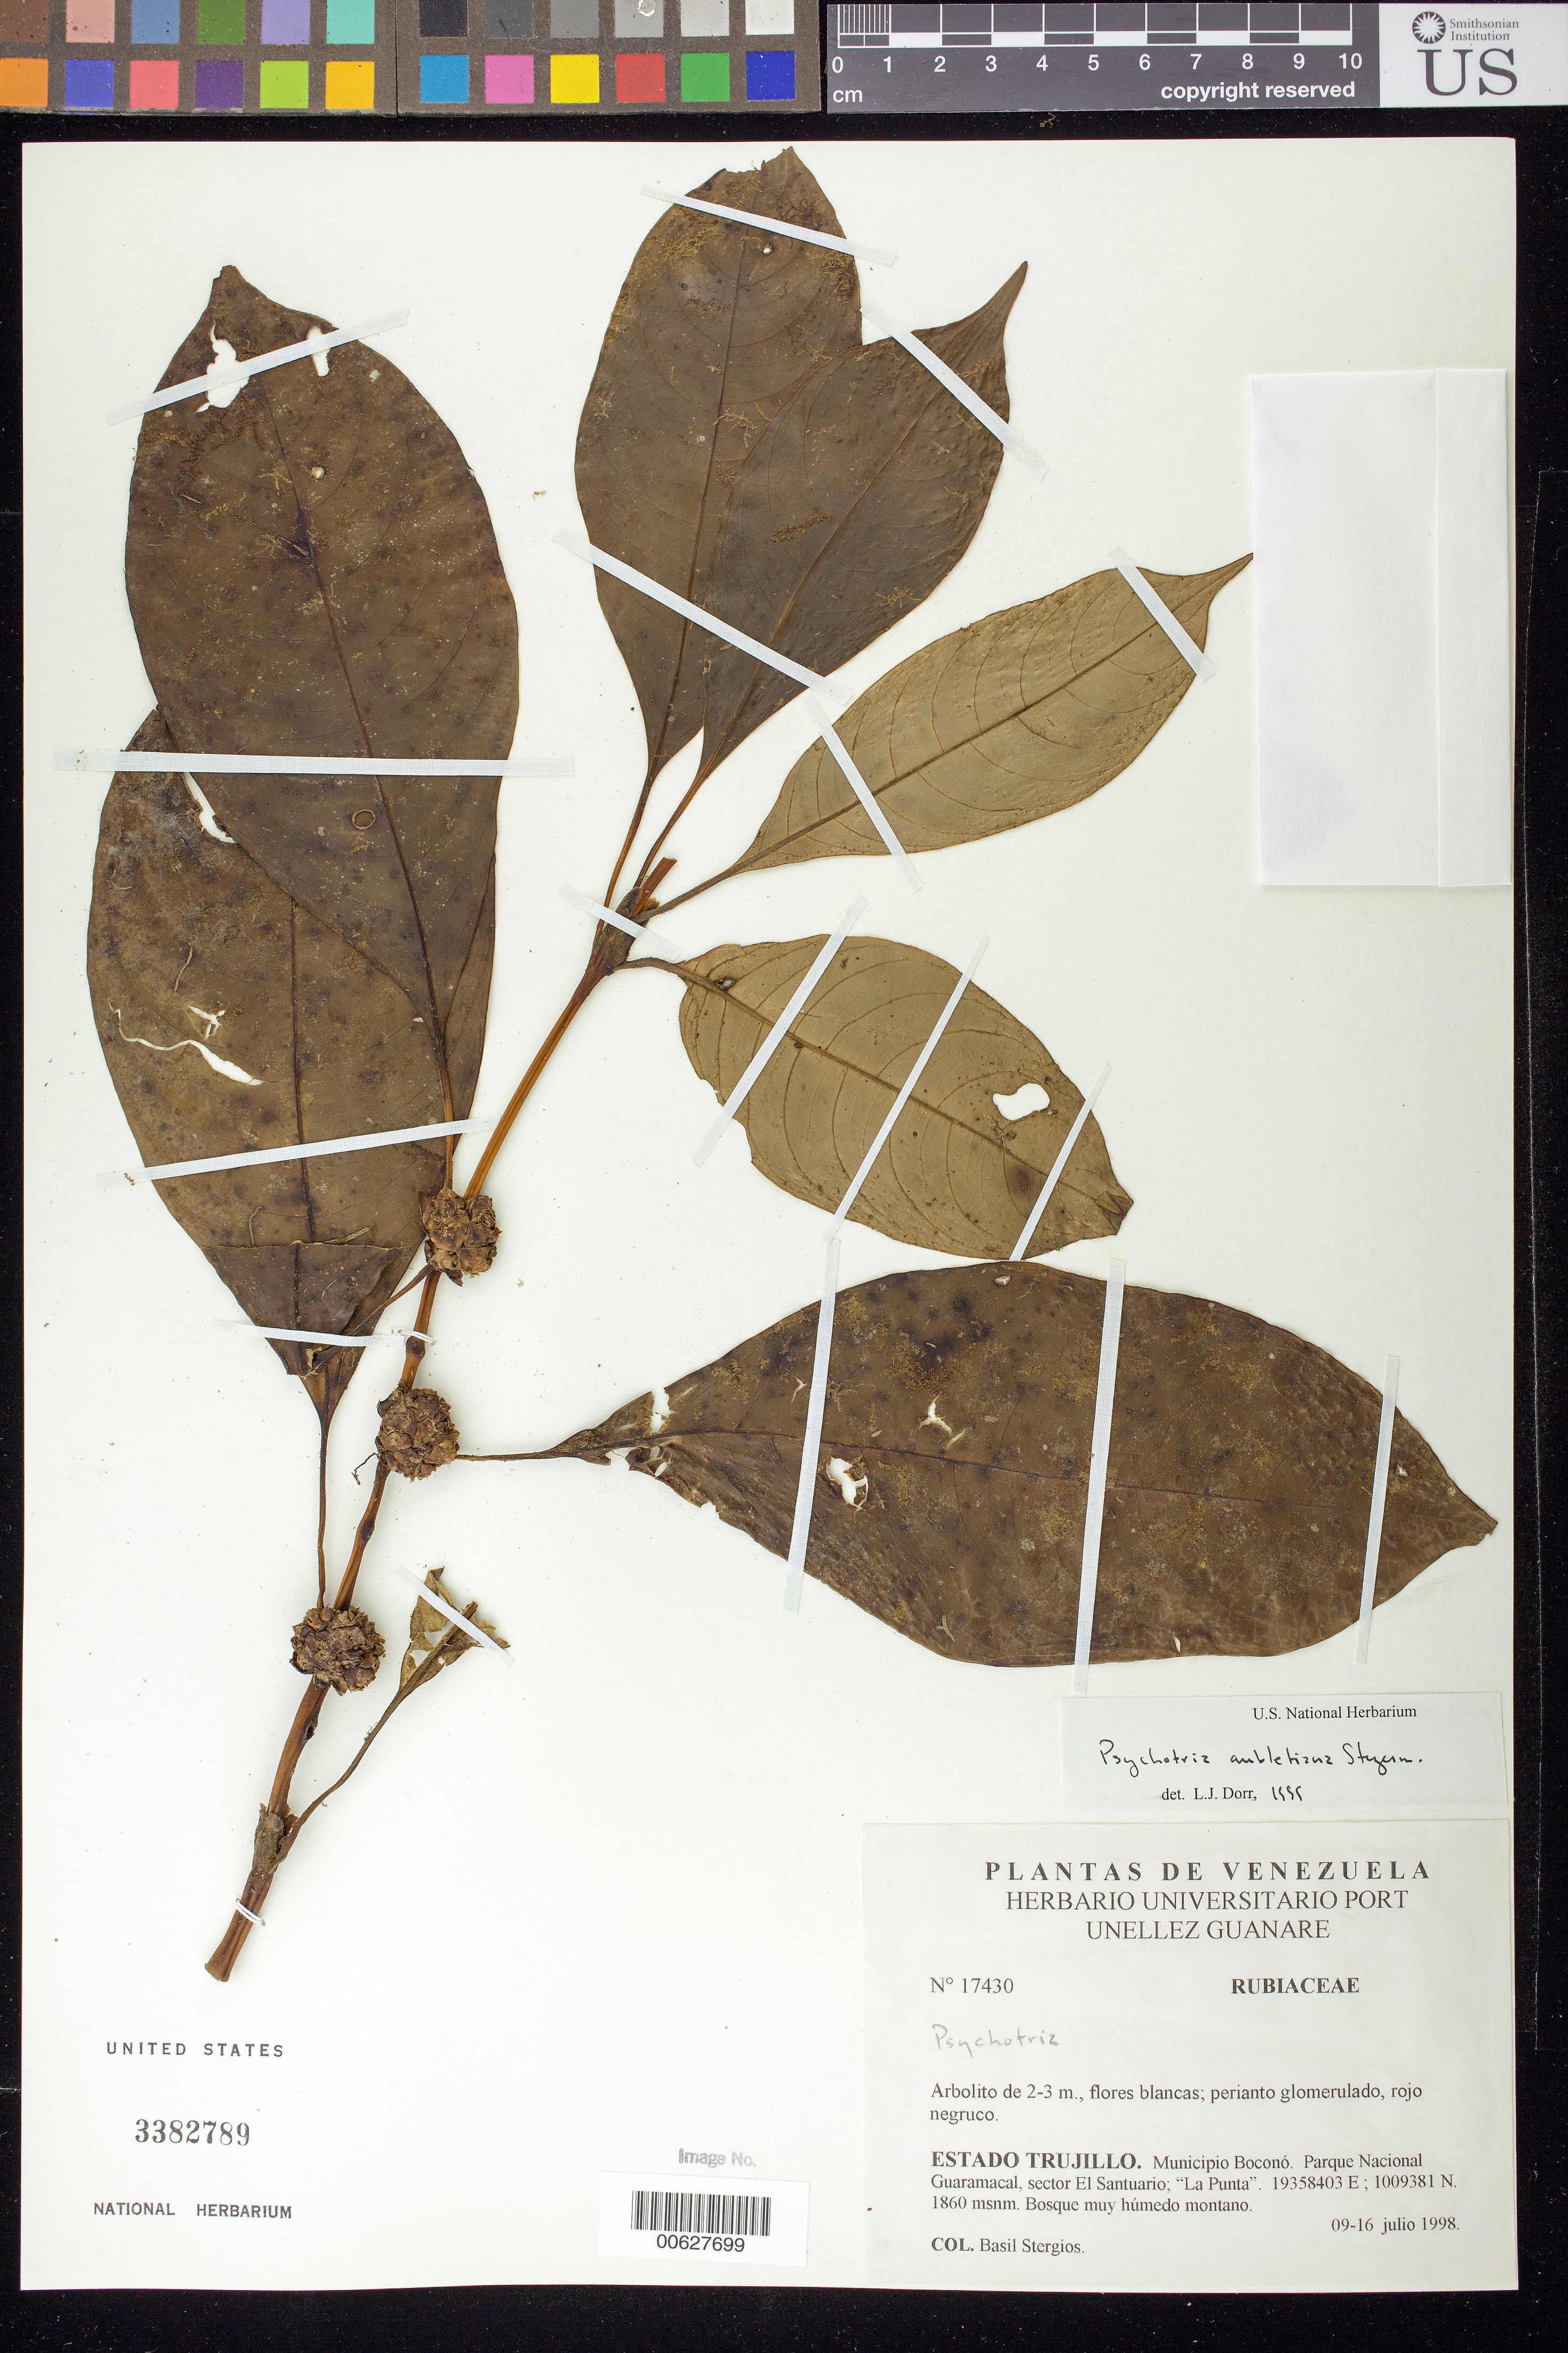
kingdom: Plantae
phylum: Tracheophyta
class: Magnoliopsida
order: Gentianales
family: Rubiaceae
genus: Psychotria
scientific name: Psychotria aubletiana var. andina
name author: Steyerm.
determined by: Dorr, L. J., (BOT), Smithsonian Institution - National Museum of Natural History (UNITED STATES)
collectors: B. G. Stergios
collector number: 17430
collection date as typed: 09 Jul 1998 to 16 Jul 1998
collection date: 1998-07-09/1998-07-16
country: Venezuela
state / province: Trujillo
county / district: Boconó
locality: Parque Nacional Guaramacal, Sector El Santuario, La Punta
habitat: Bosque muy húmedo montano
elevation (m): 1860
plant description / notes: PORT, US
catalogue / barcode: US 3382789